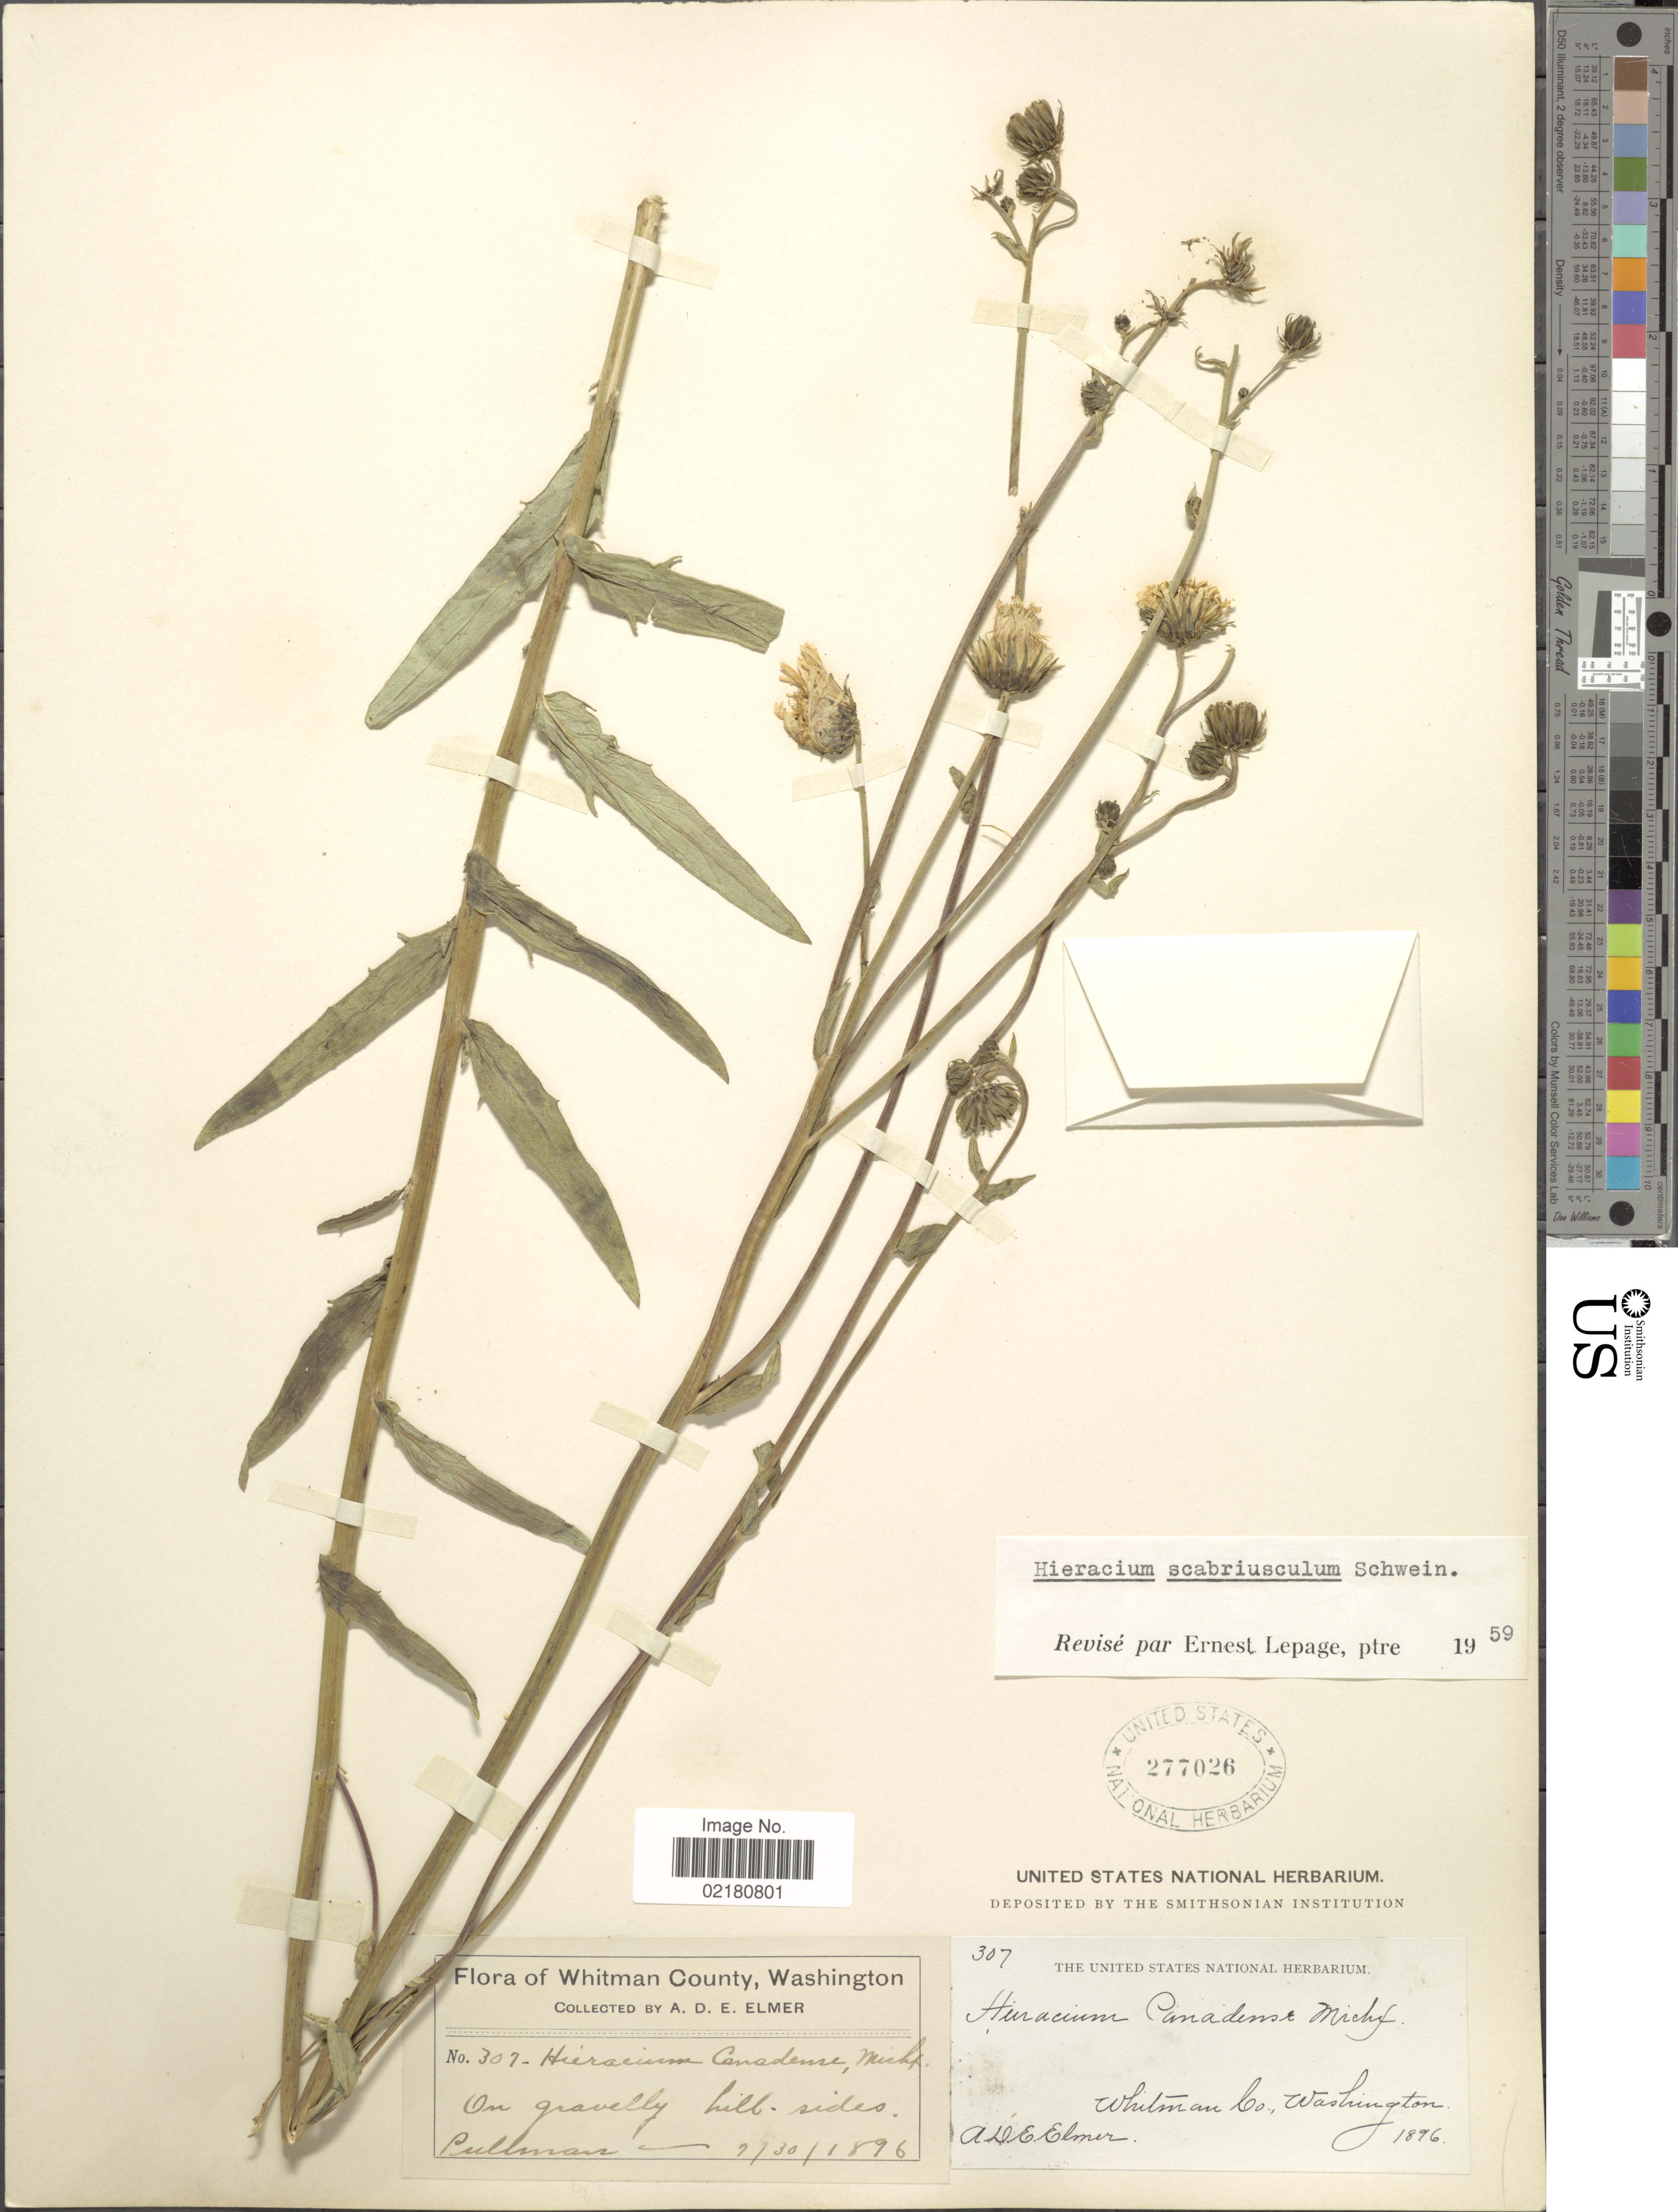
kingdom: Plantae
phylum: Tracheophyta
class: Magnoliopsida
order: Asterales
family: Asteraceae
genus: Hieracium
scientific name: Hieracium umbellatum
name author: L.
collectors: A. D. E. Elmer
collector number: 307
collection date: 1896-09-30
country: United States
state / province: Washington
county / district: Whitman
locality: Whitman County, Washington. On gravelly hill sides, Pullman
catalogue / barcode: US 277026